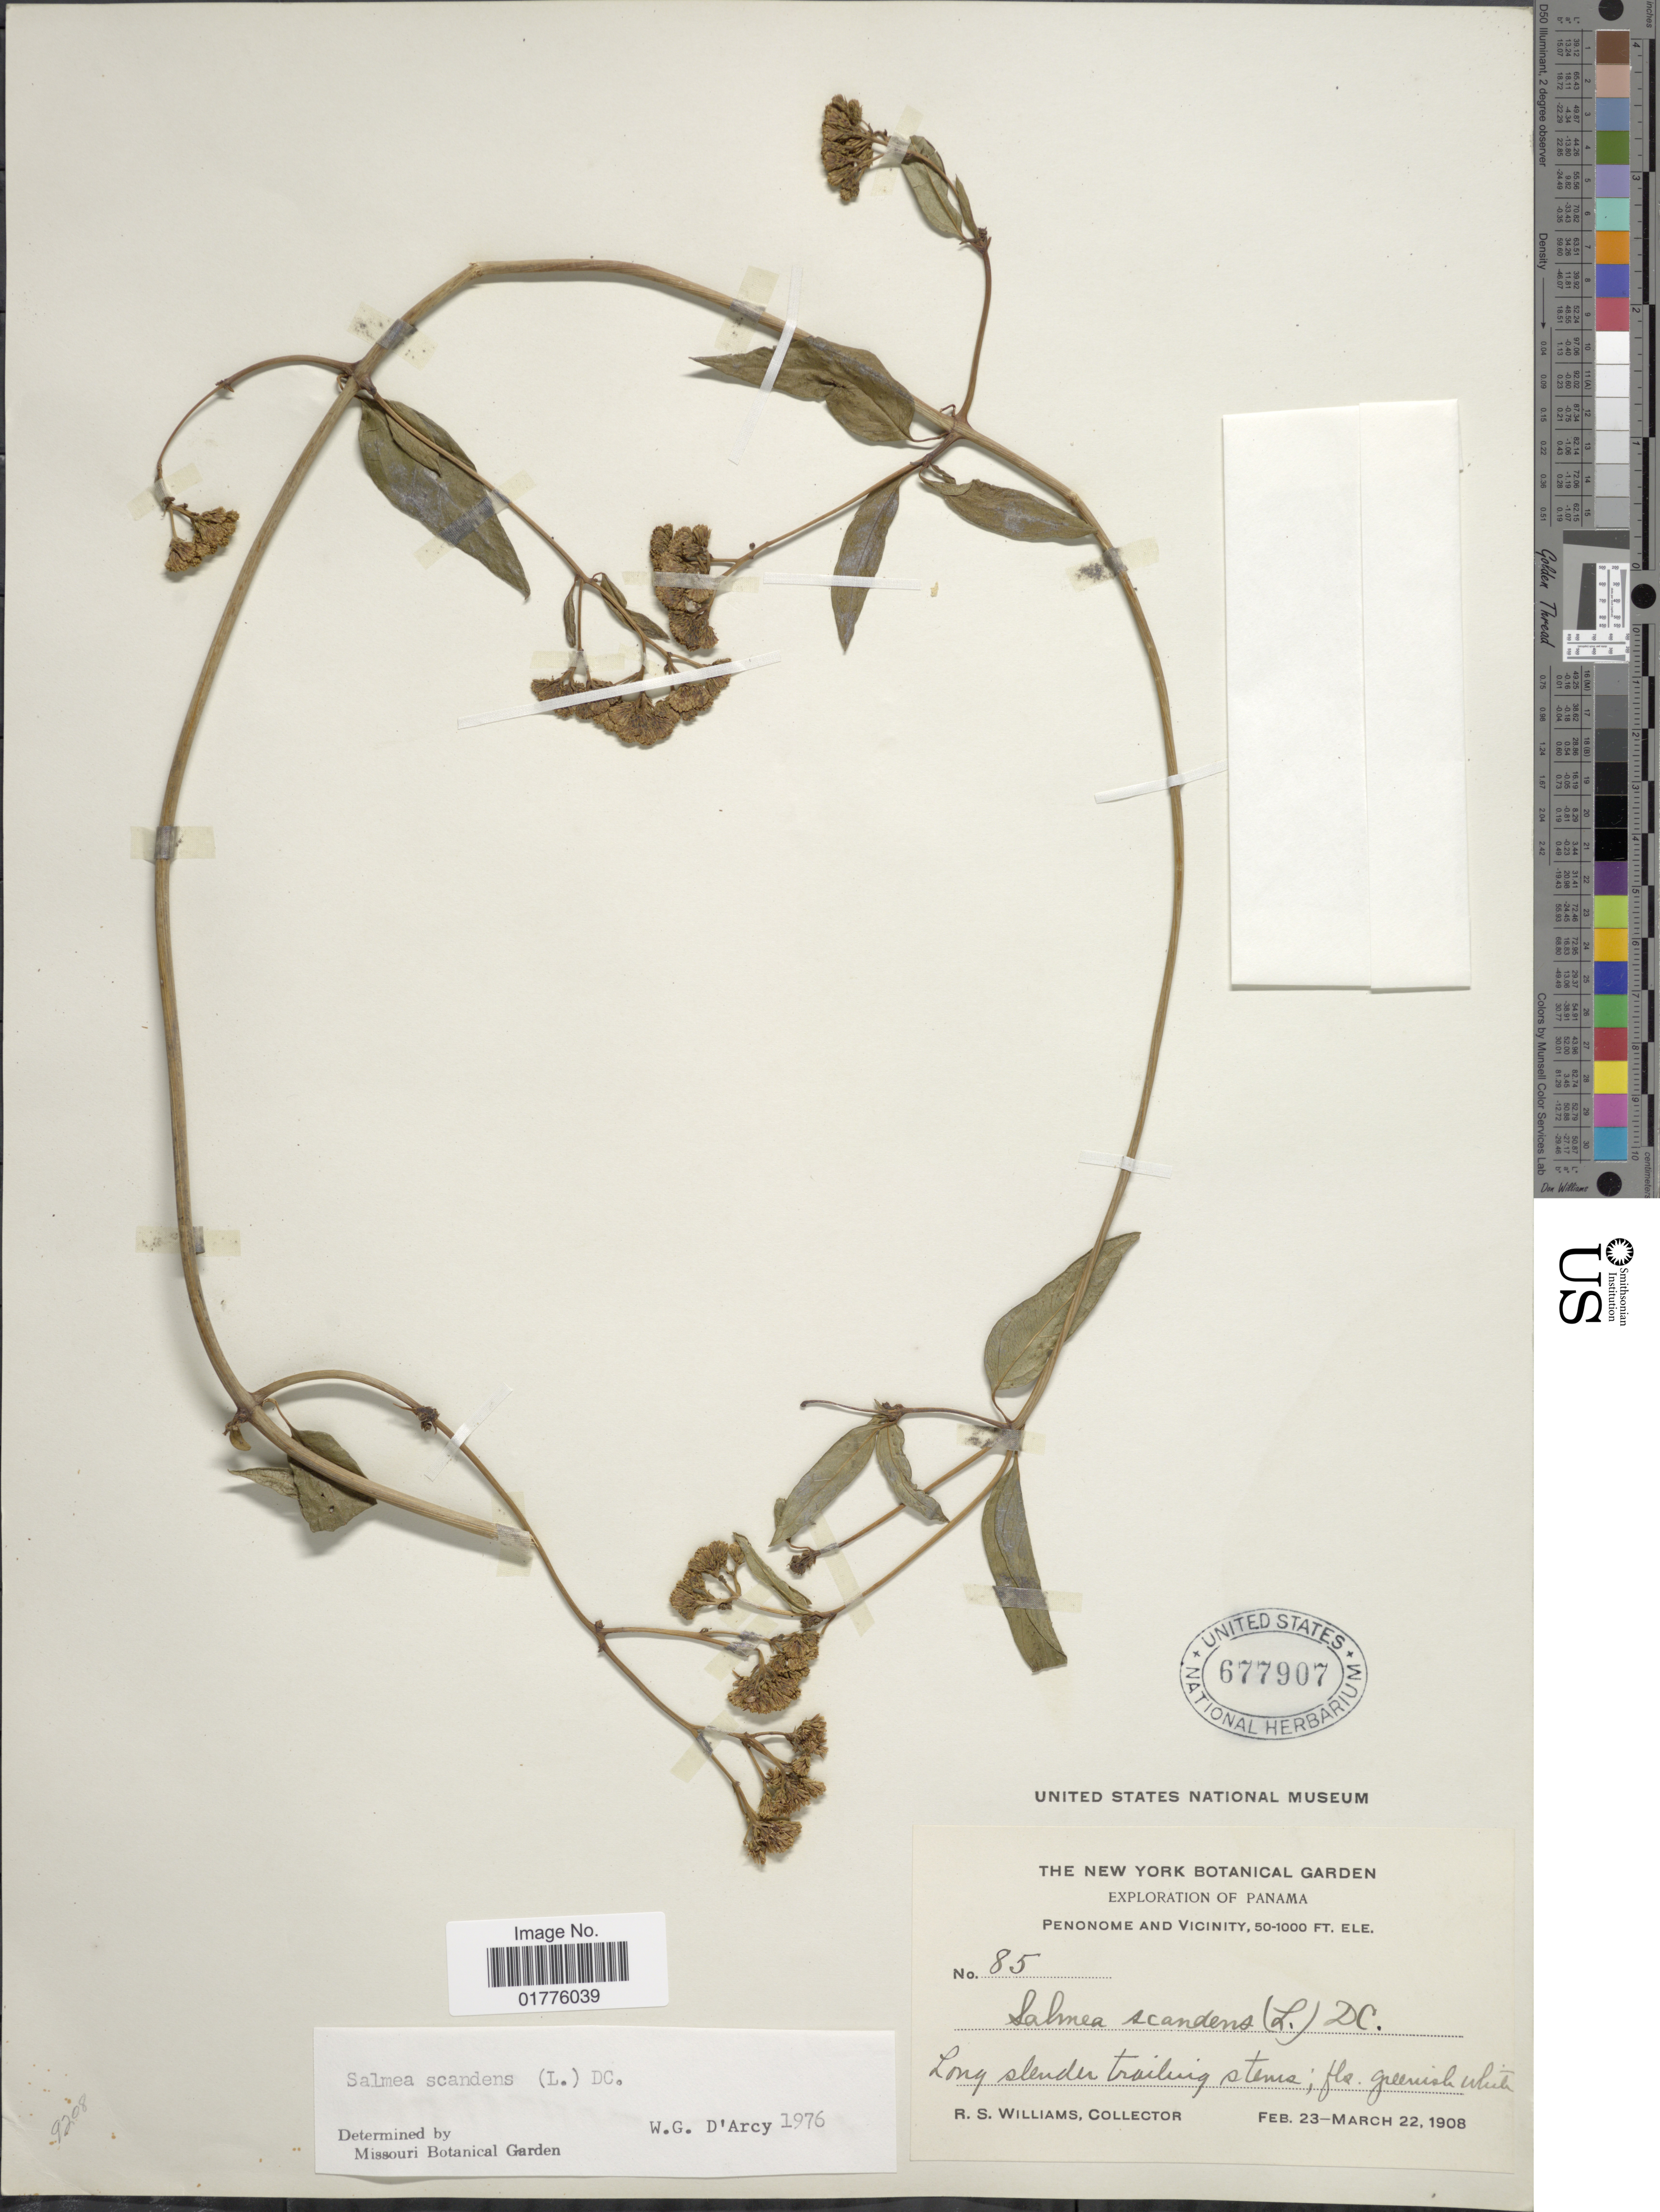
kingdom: Plantae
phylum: Tracheophyta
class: Magnoliopsida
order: Asterales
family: Asteraceae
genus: Salmea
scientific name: Salmea scandens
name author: (L.) DC.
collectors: R. S. Williams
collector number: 85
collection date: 1908-02-23/1908-03-22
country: Panama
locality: Panama. Penonome and vicinity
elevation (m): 15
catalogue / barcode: US 677907